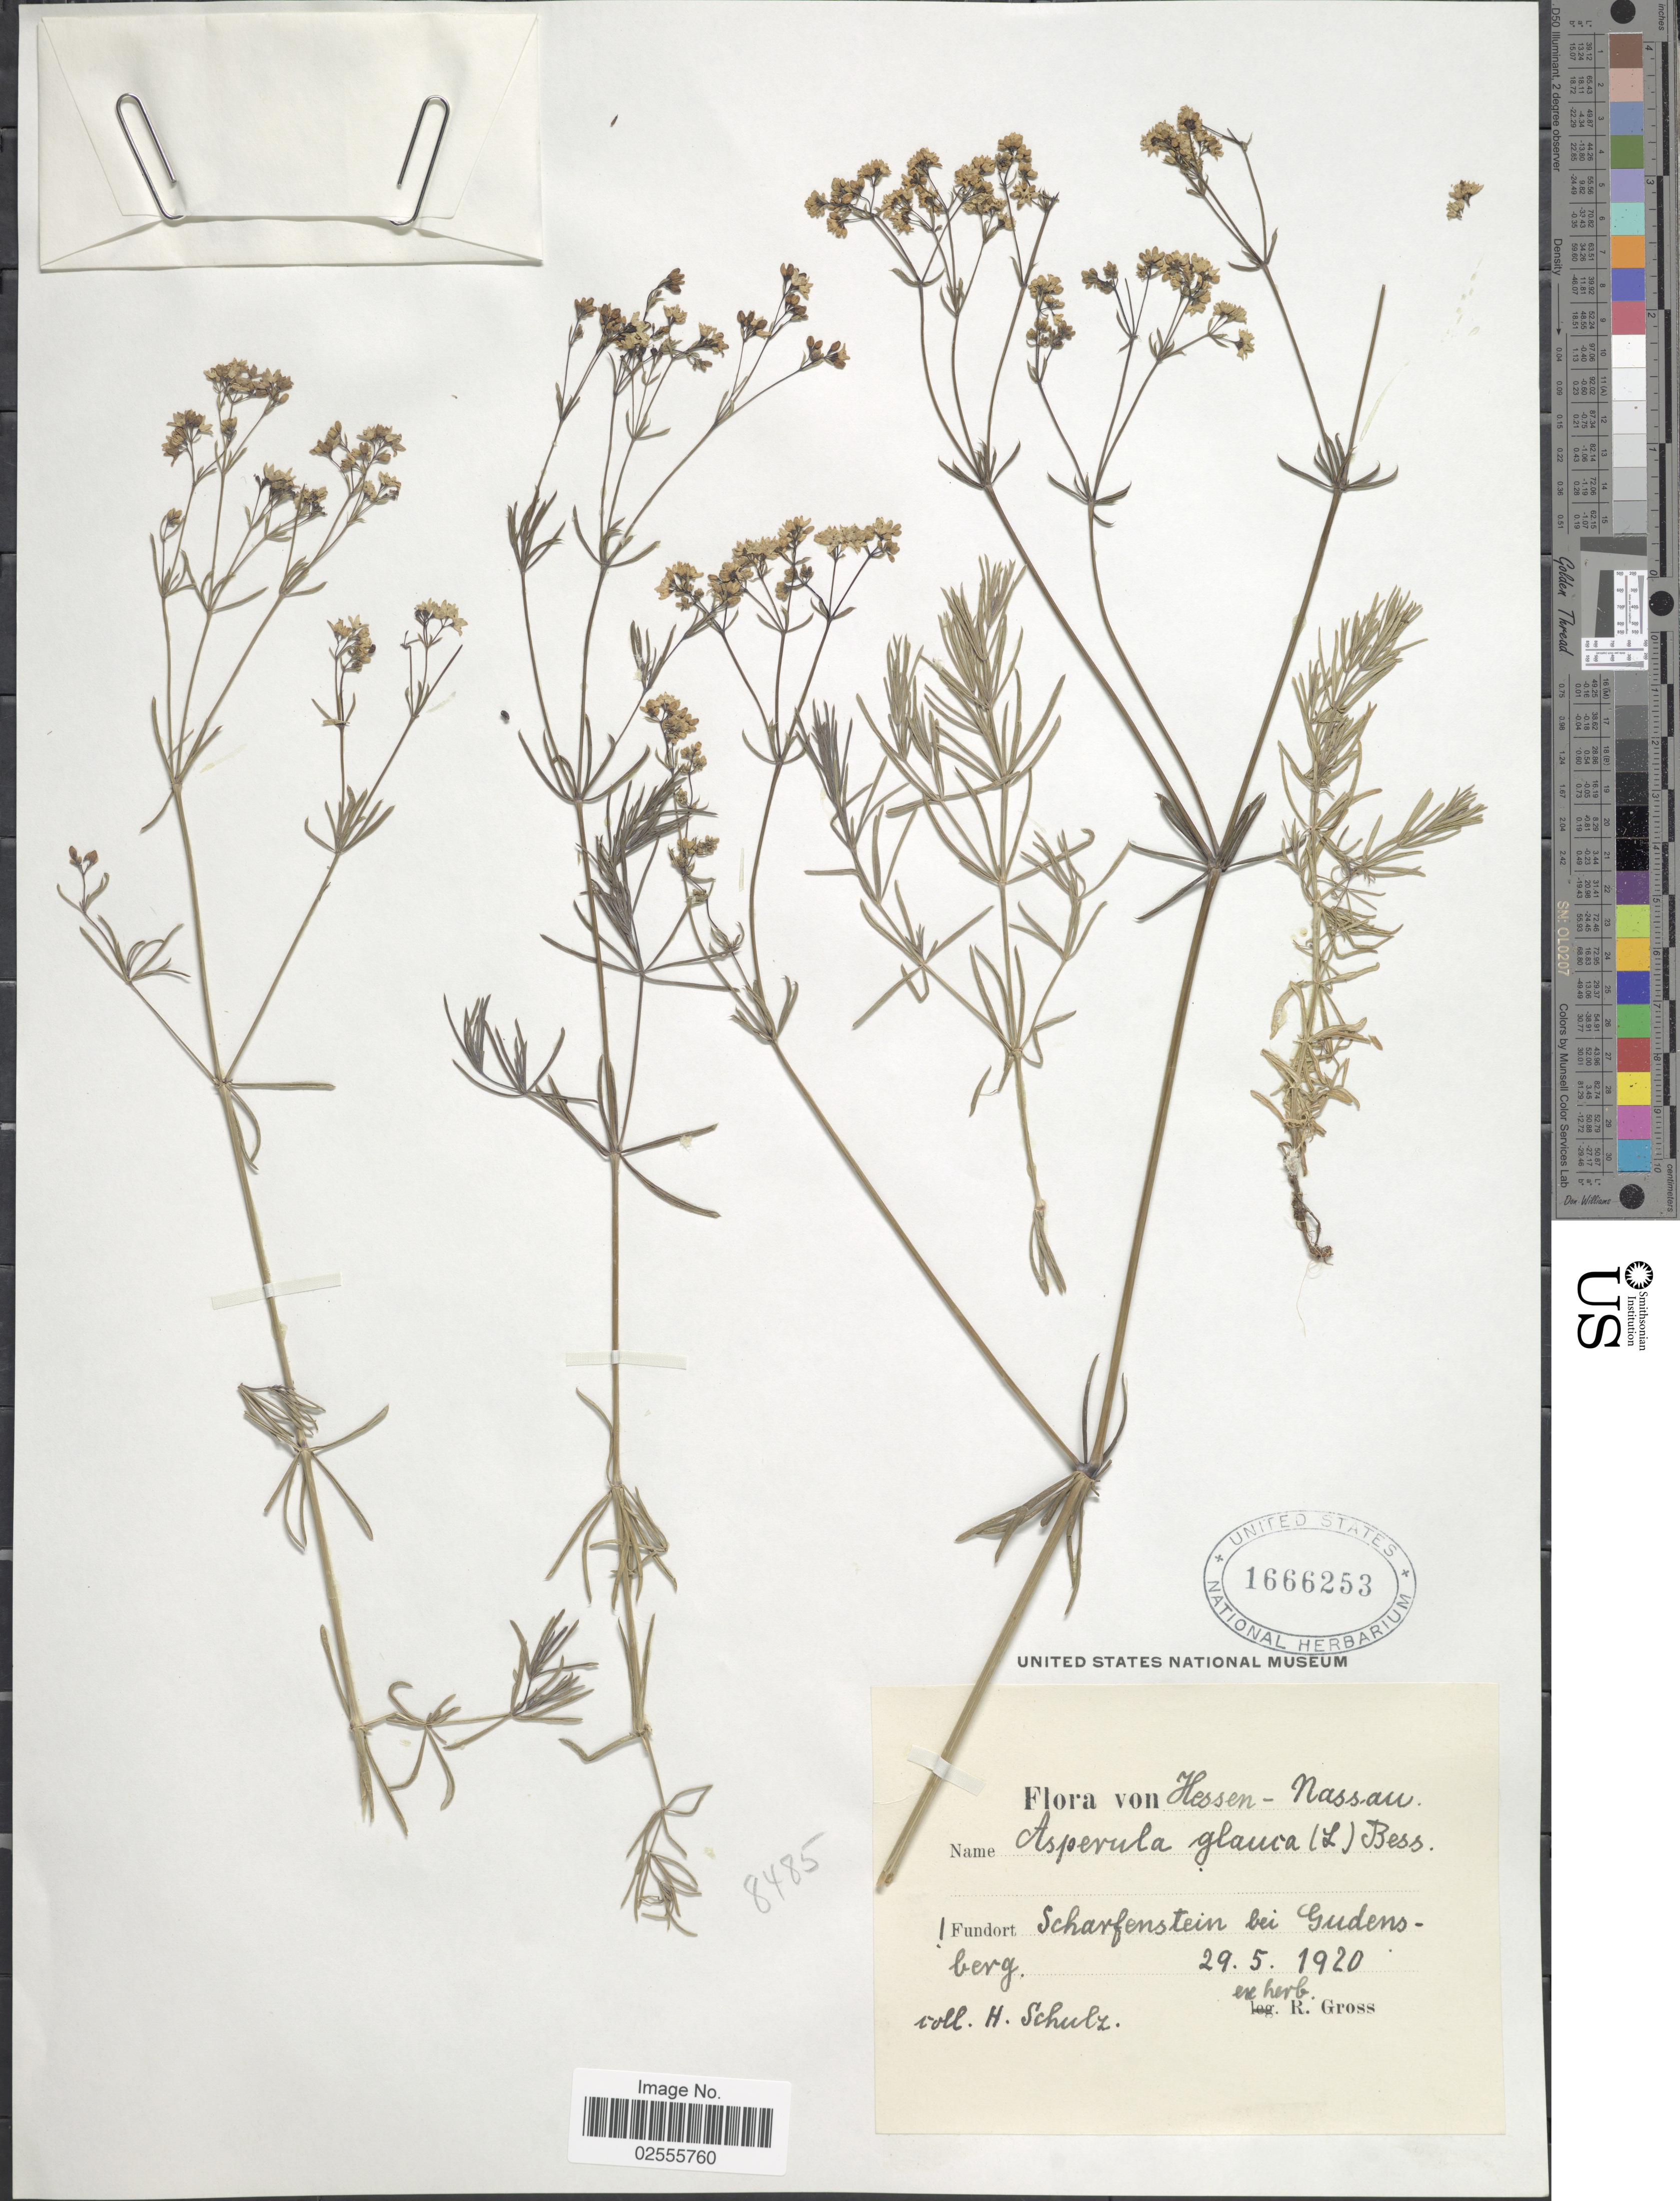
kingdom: Plantae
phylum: Tracheophyta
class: Magnoliopsida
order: Gentianales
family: Rubiaceae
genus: Asperula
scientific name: Asperula glauca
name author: L.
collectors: H. Schulz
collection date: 1920-05-29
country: Germany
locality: Hessen-Nassau, Scharfenstein bei Gudensberg.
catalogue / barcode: US 1666253